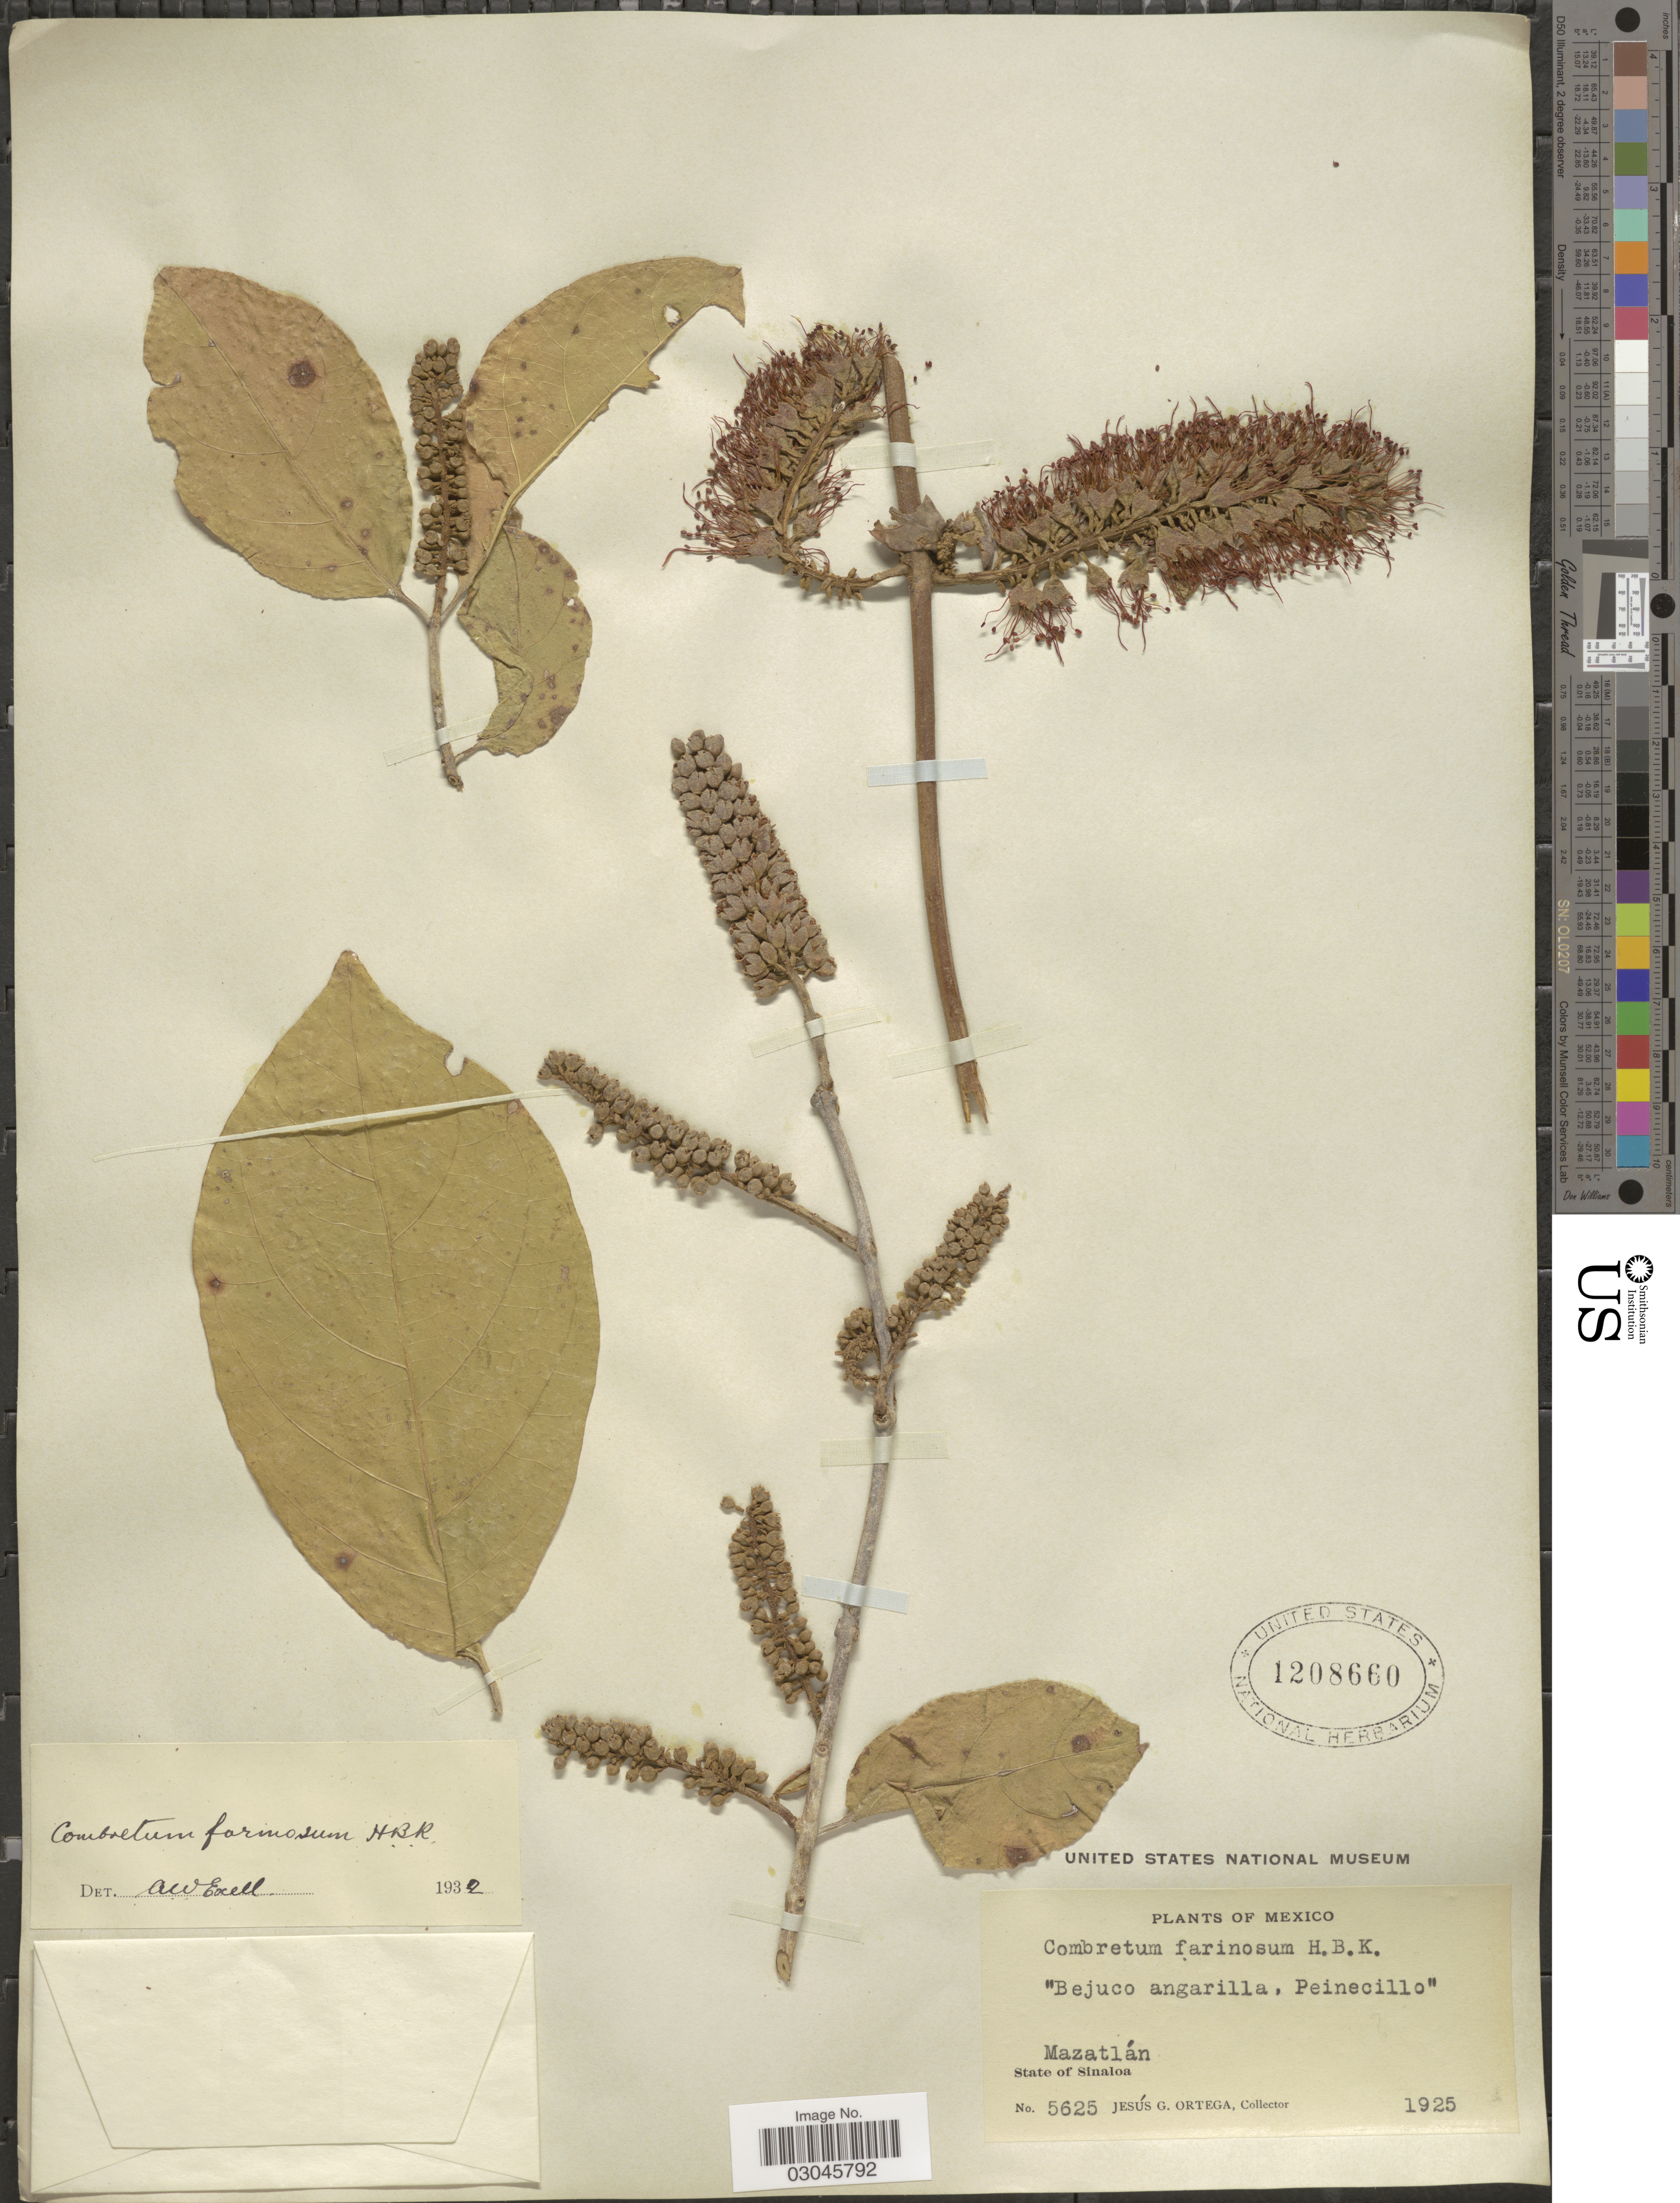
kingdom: Plantae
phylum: Tracheophyta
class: Magnoliopsida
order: Myrtales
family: Combretaceae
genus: Combretum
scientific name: Combretum fruticosum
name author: (Loefl.) Stuntz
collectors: J. Ortega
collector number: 5625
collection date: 1925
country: Mexico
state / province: Sinaloa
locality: Mazatlán.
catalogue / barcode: US 1208660